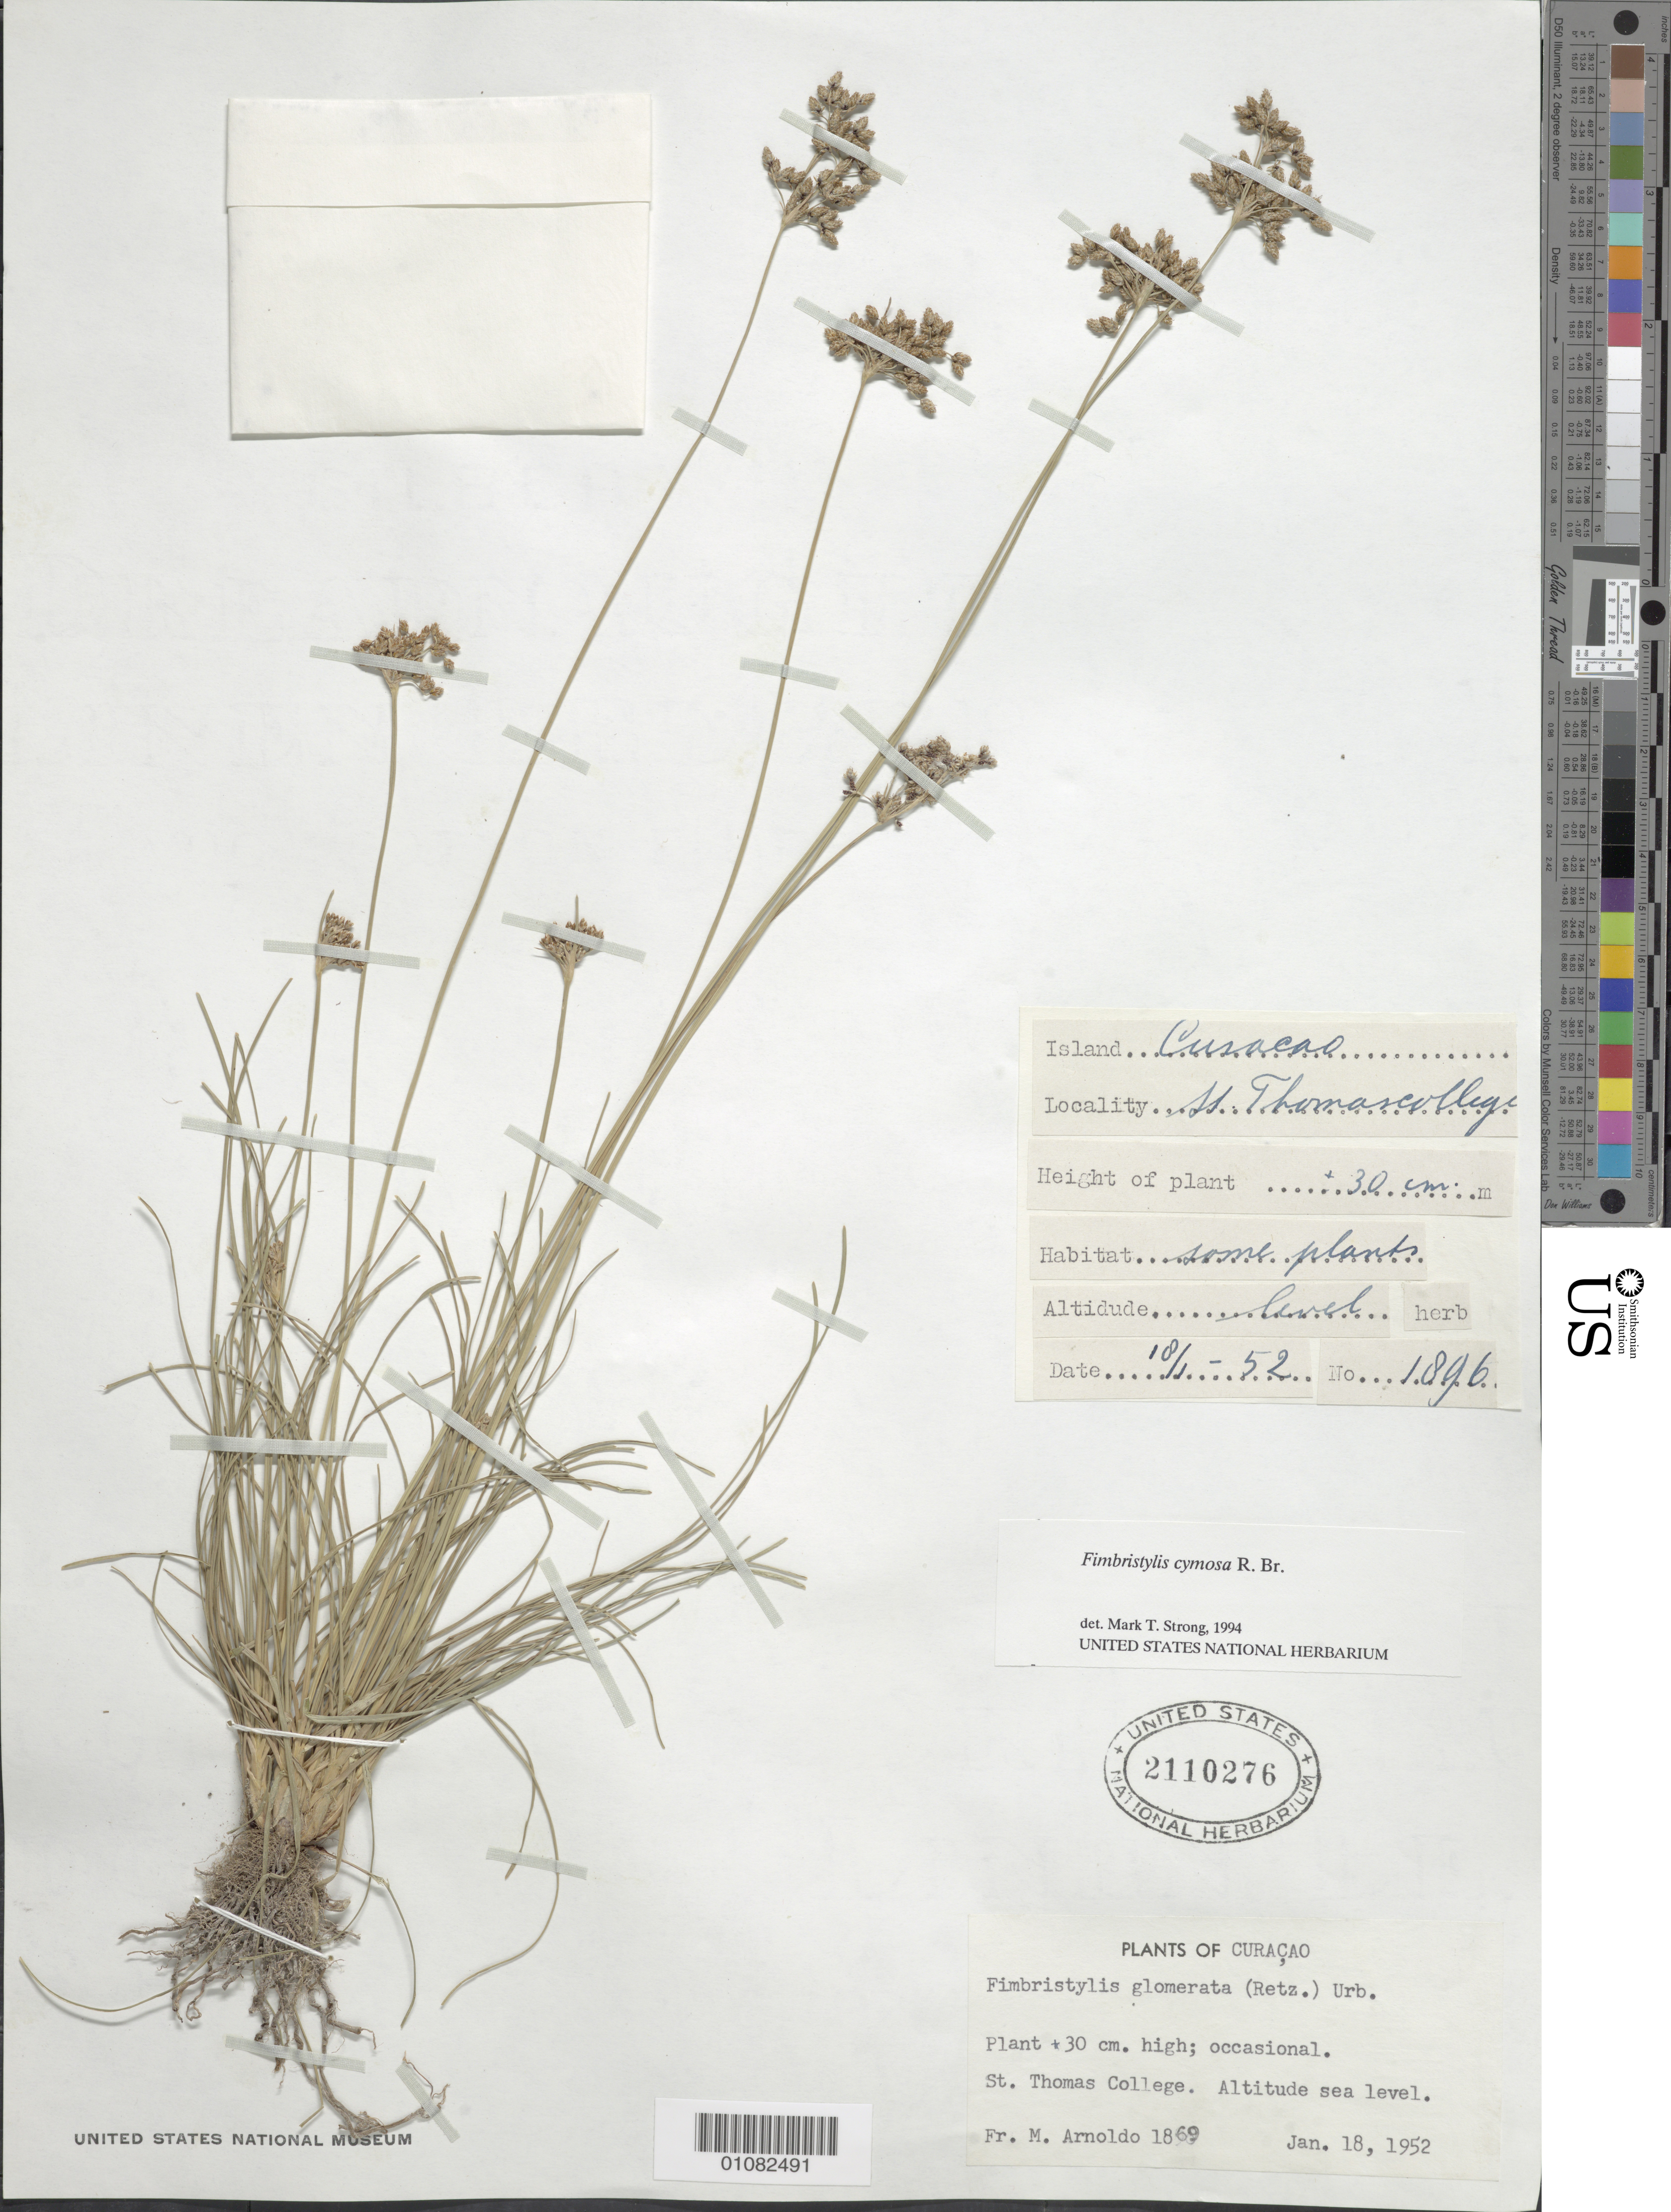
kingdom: Plantae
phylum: Tracheophyta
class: Liliopsida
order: Poales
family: Cyperaceae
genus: Fimbristylis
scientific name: Fimbristylis cymosa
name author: R. Br.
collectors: N. Arnoldo-Broeders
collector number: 1869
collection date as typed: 18 Jan 1952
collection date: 1952-01-18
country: Curaçao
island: Curaçao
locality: St. Thomas College.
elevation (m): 0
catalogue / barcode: US 2110276